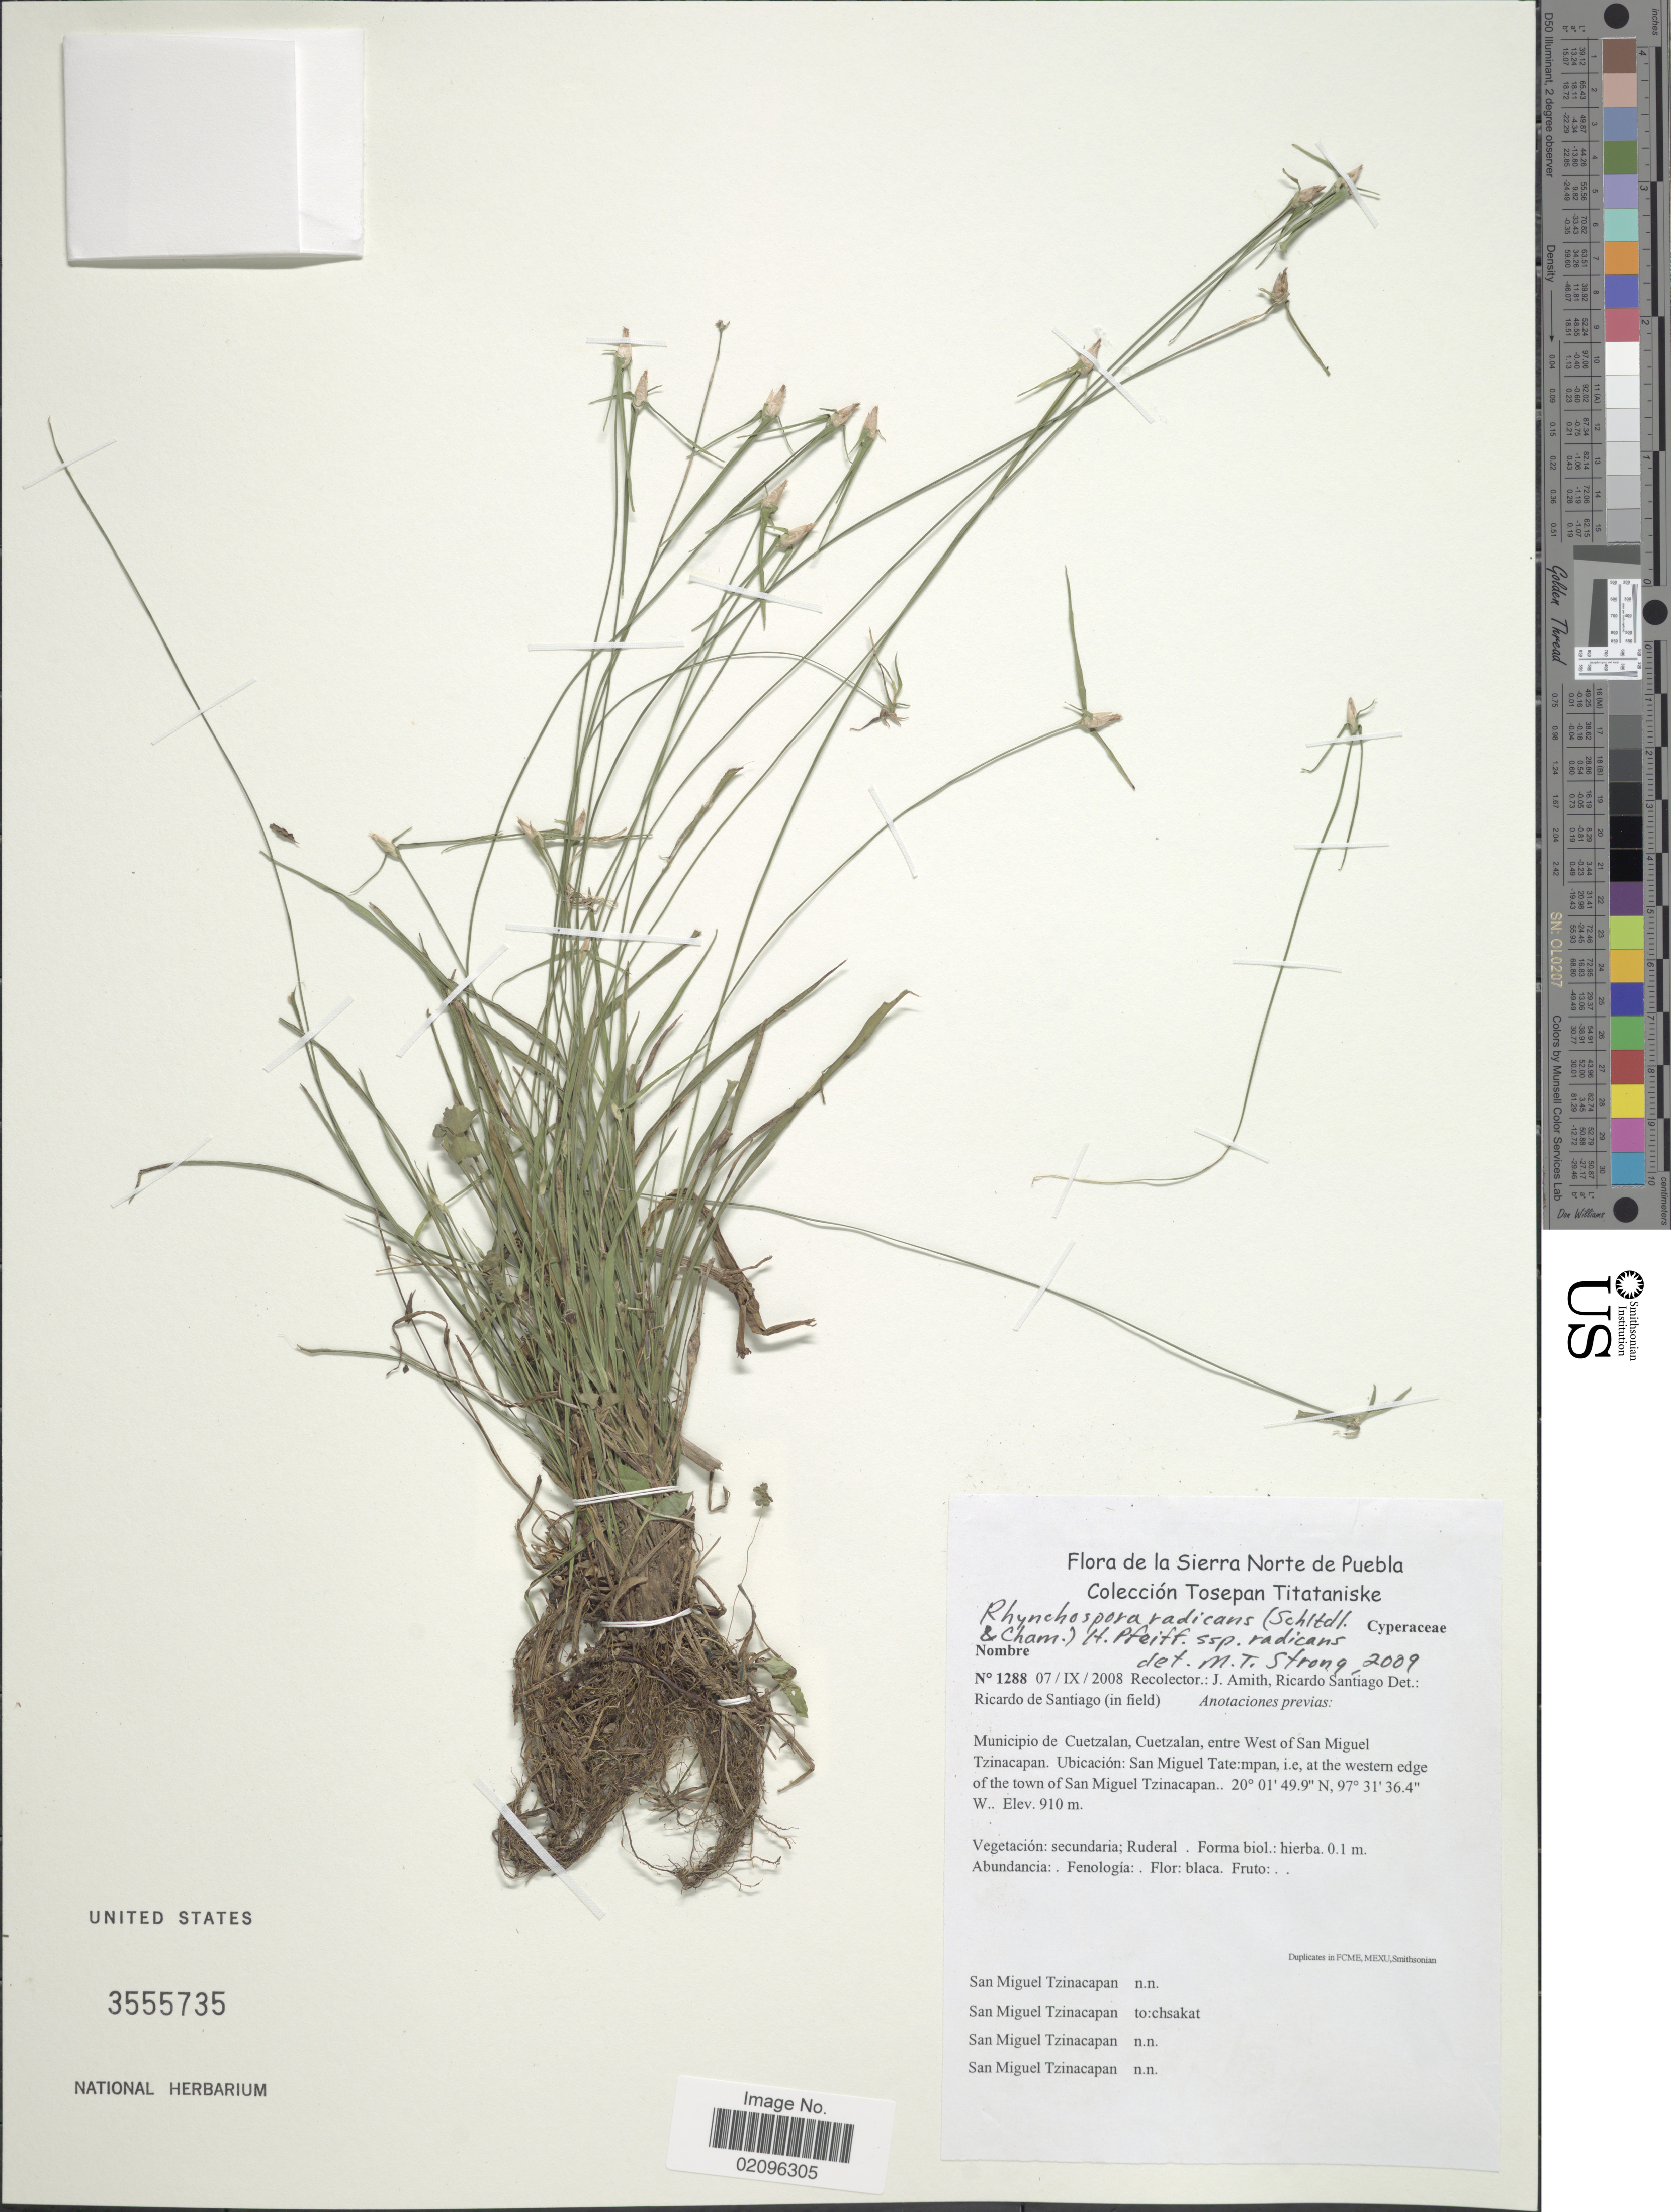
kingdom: Plantae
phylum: Tracheophyta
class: Liliopsida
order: Poales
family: Cyperaceae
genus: Rhynchospora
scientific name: Rhynchospora radicans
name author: (Schltdl. & Cham.) H. Pfeiff.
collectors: J. D. Amith & R. Santiago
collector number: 1288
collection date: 2008-09-07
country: Mexico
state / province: Puebla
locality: Sierra Norte de Puebla. Tosepan Titataniske. Municipio de Cuetzalan, Cuetzalan, entre West of San Miguel Tzinacapan. Ubicacion: San Miguel Tate:mpan, i.e. at the western edge of the town of San Miguel Tzinacapan.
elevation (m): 910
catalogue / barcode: US 3555735